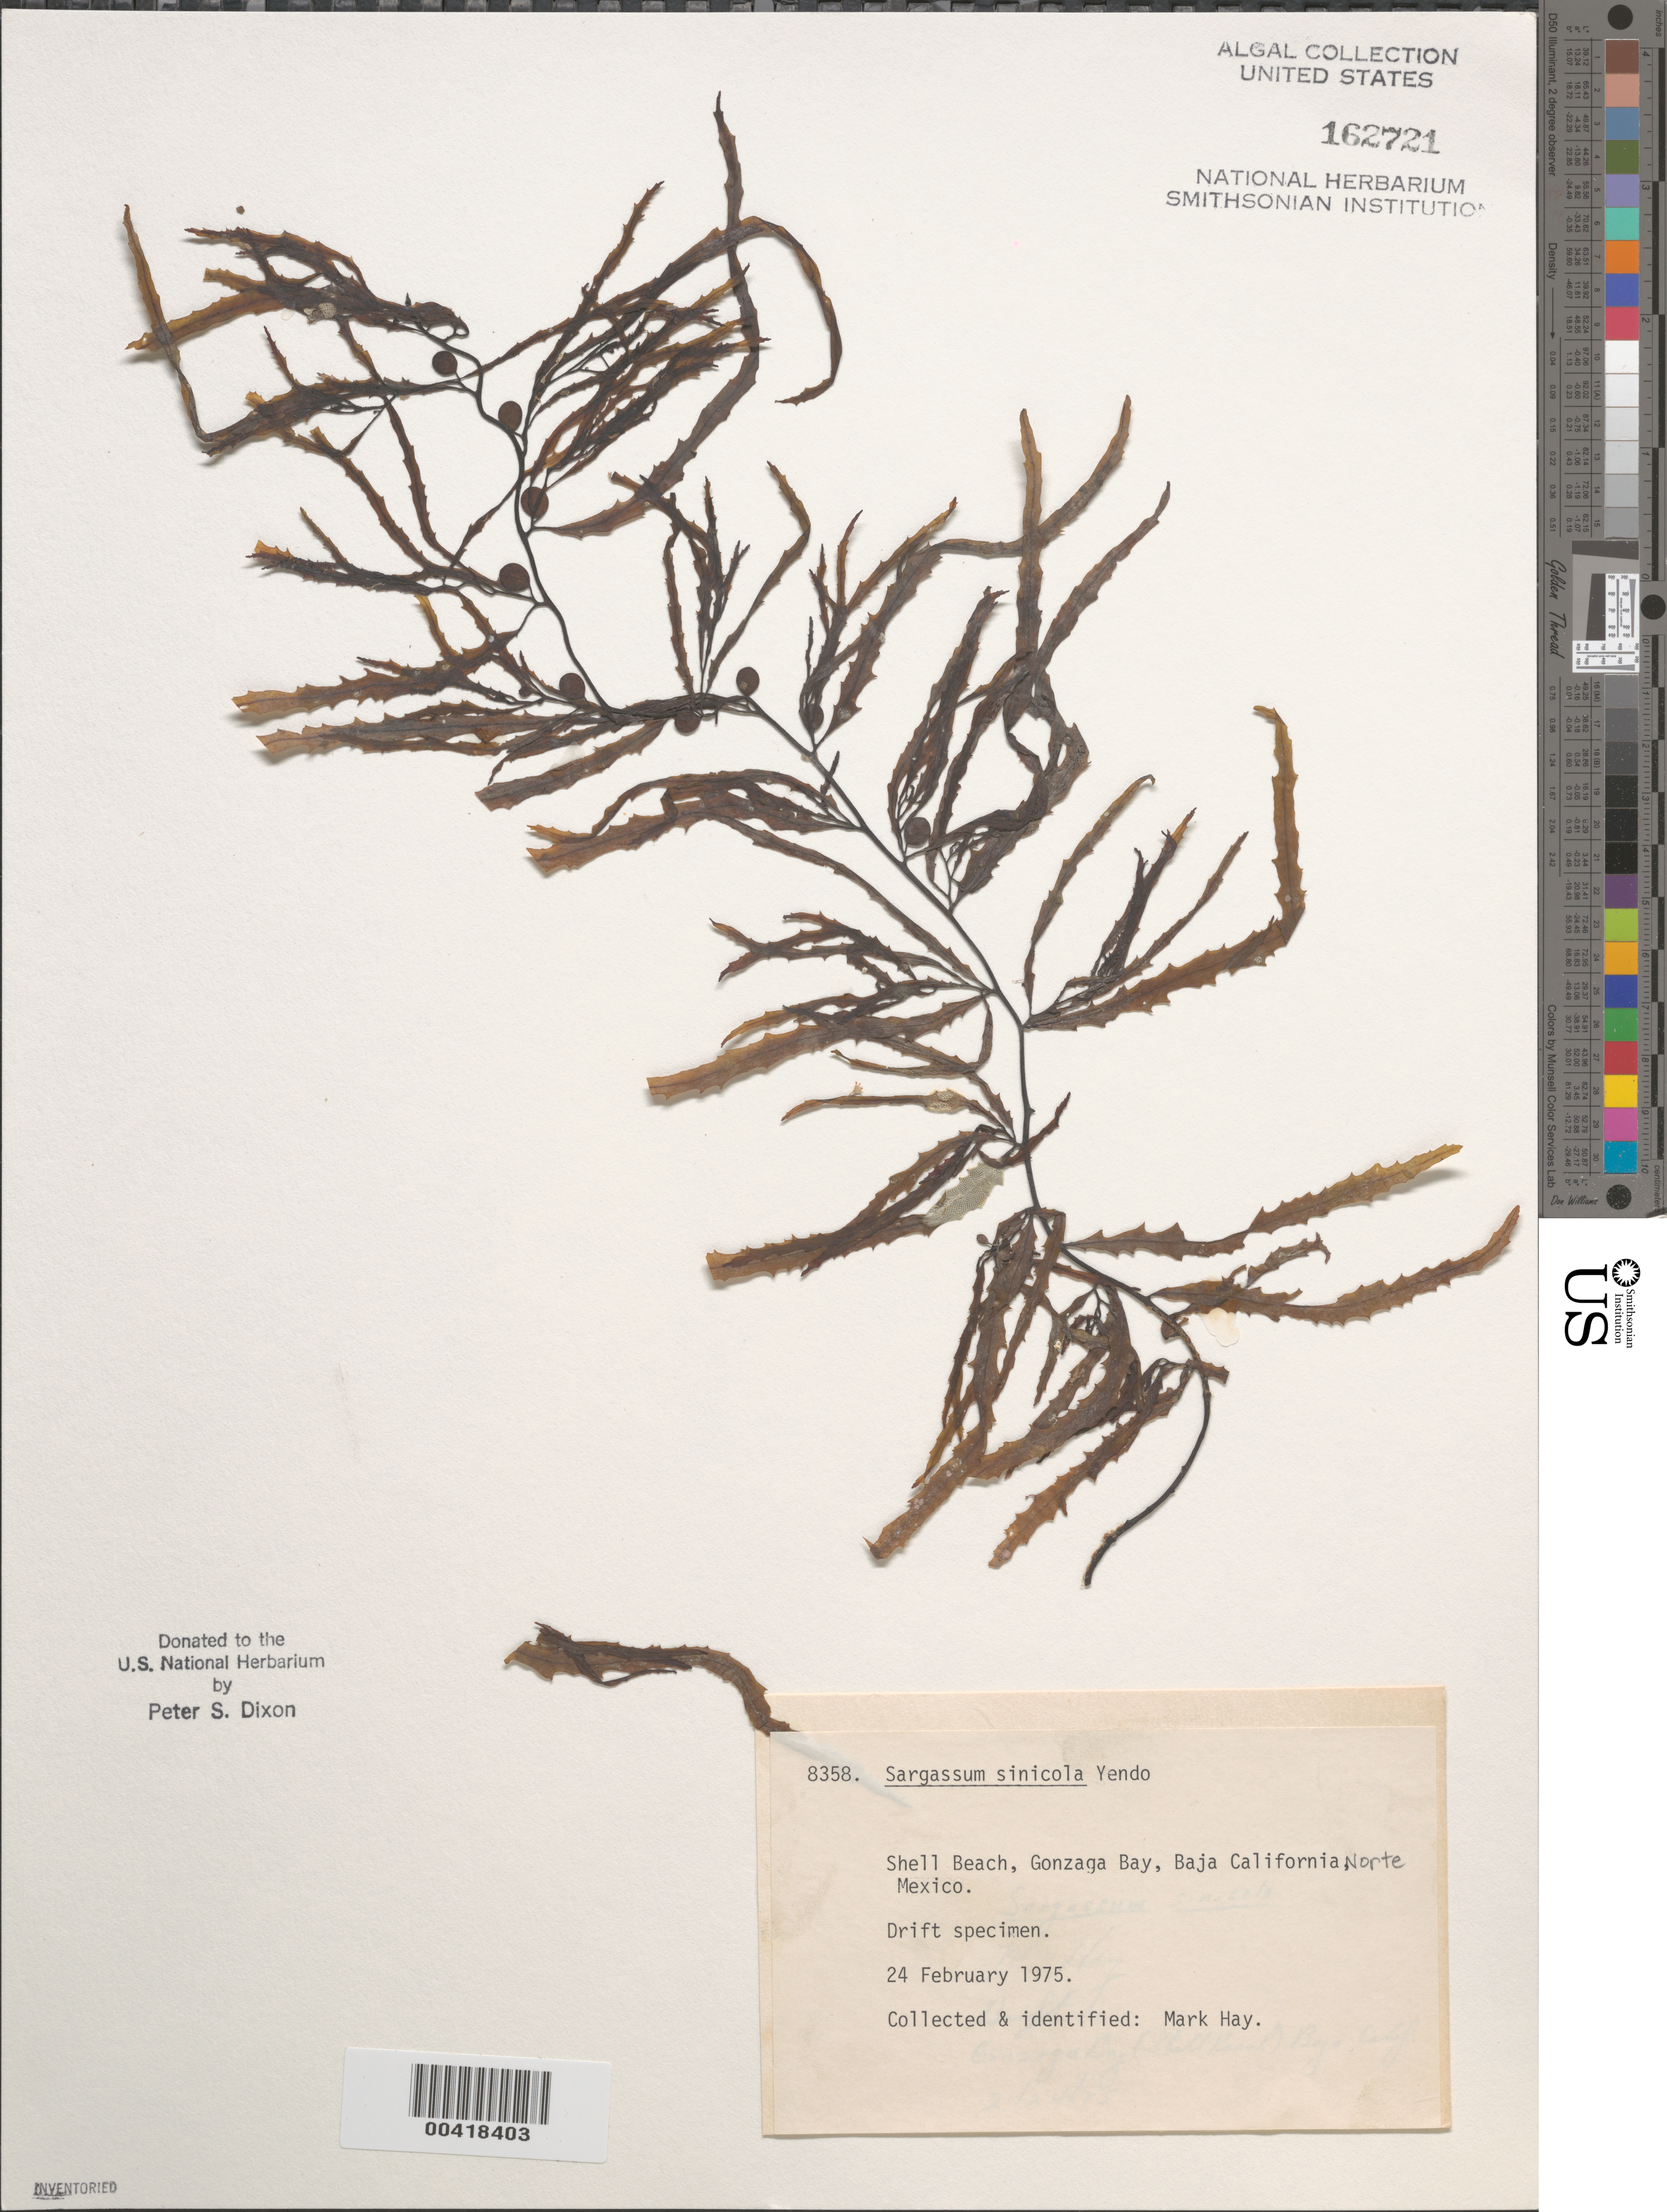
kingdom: Chromista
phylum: Ochrophyta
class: Phaeophyceae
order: Fucales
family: Sargassaceae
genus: Sargassum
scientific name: Sargassum sinicola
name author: Setchell & N.L. Gardner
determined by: Hay, M. E.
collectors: M. E. Hay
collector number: PSD 8358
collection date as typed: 24 Feb 1975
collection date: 1975-02-24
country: Mexico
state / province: Baja California Norte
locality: Shell Beach, Bahia San Luis Gonzaga (Gonzaga Bay)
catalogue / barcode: US 162721